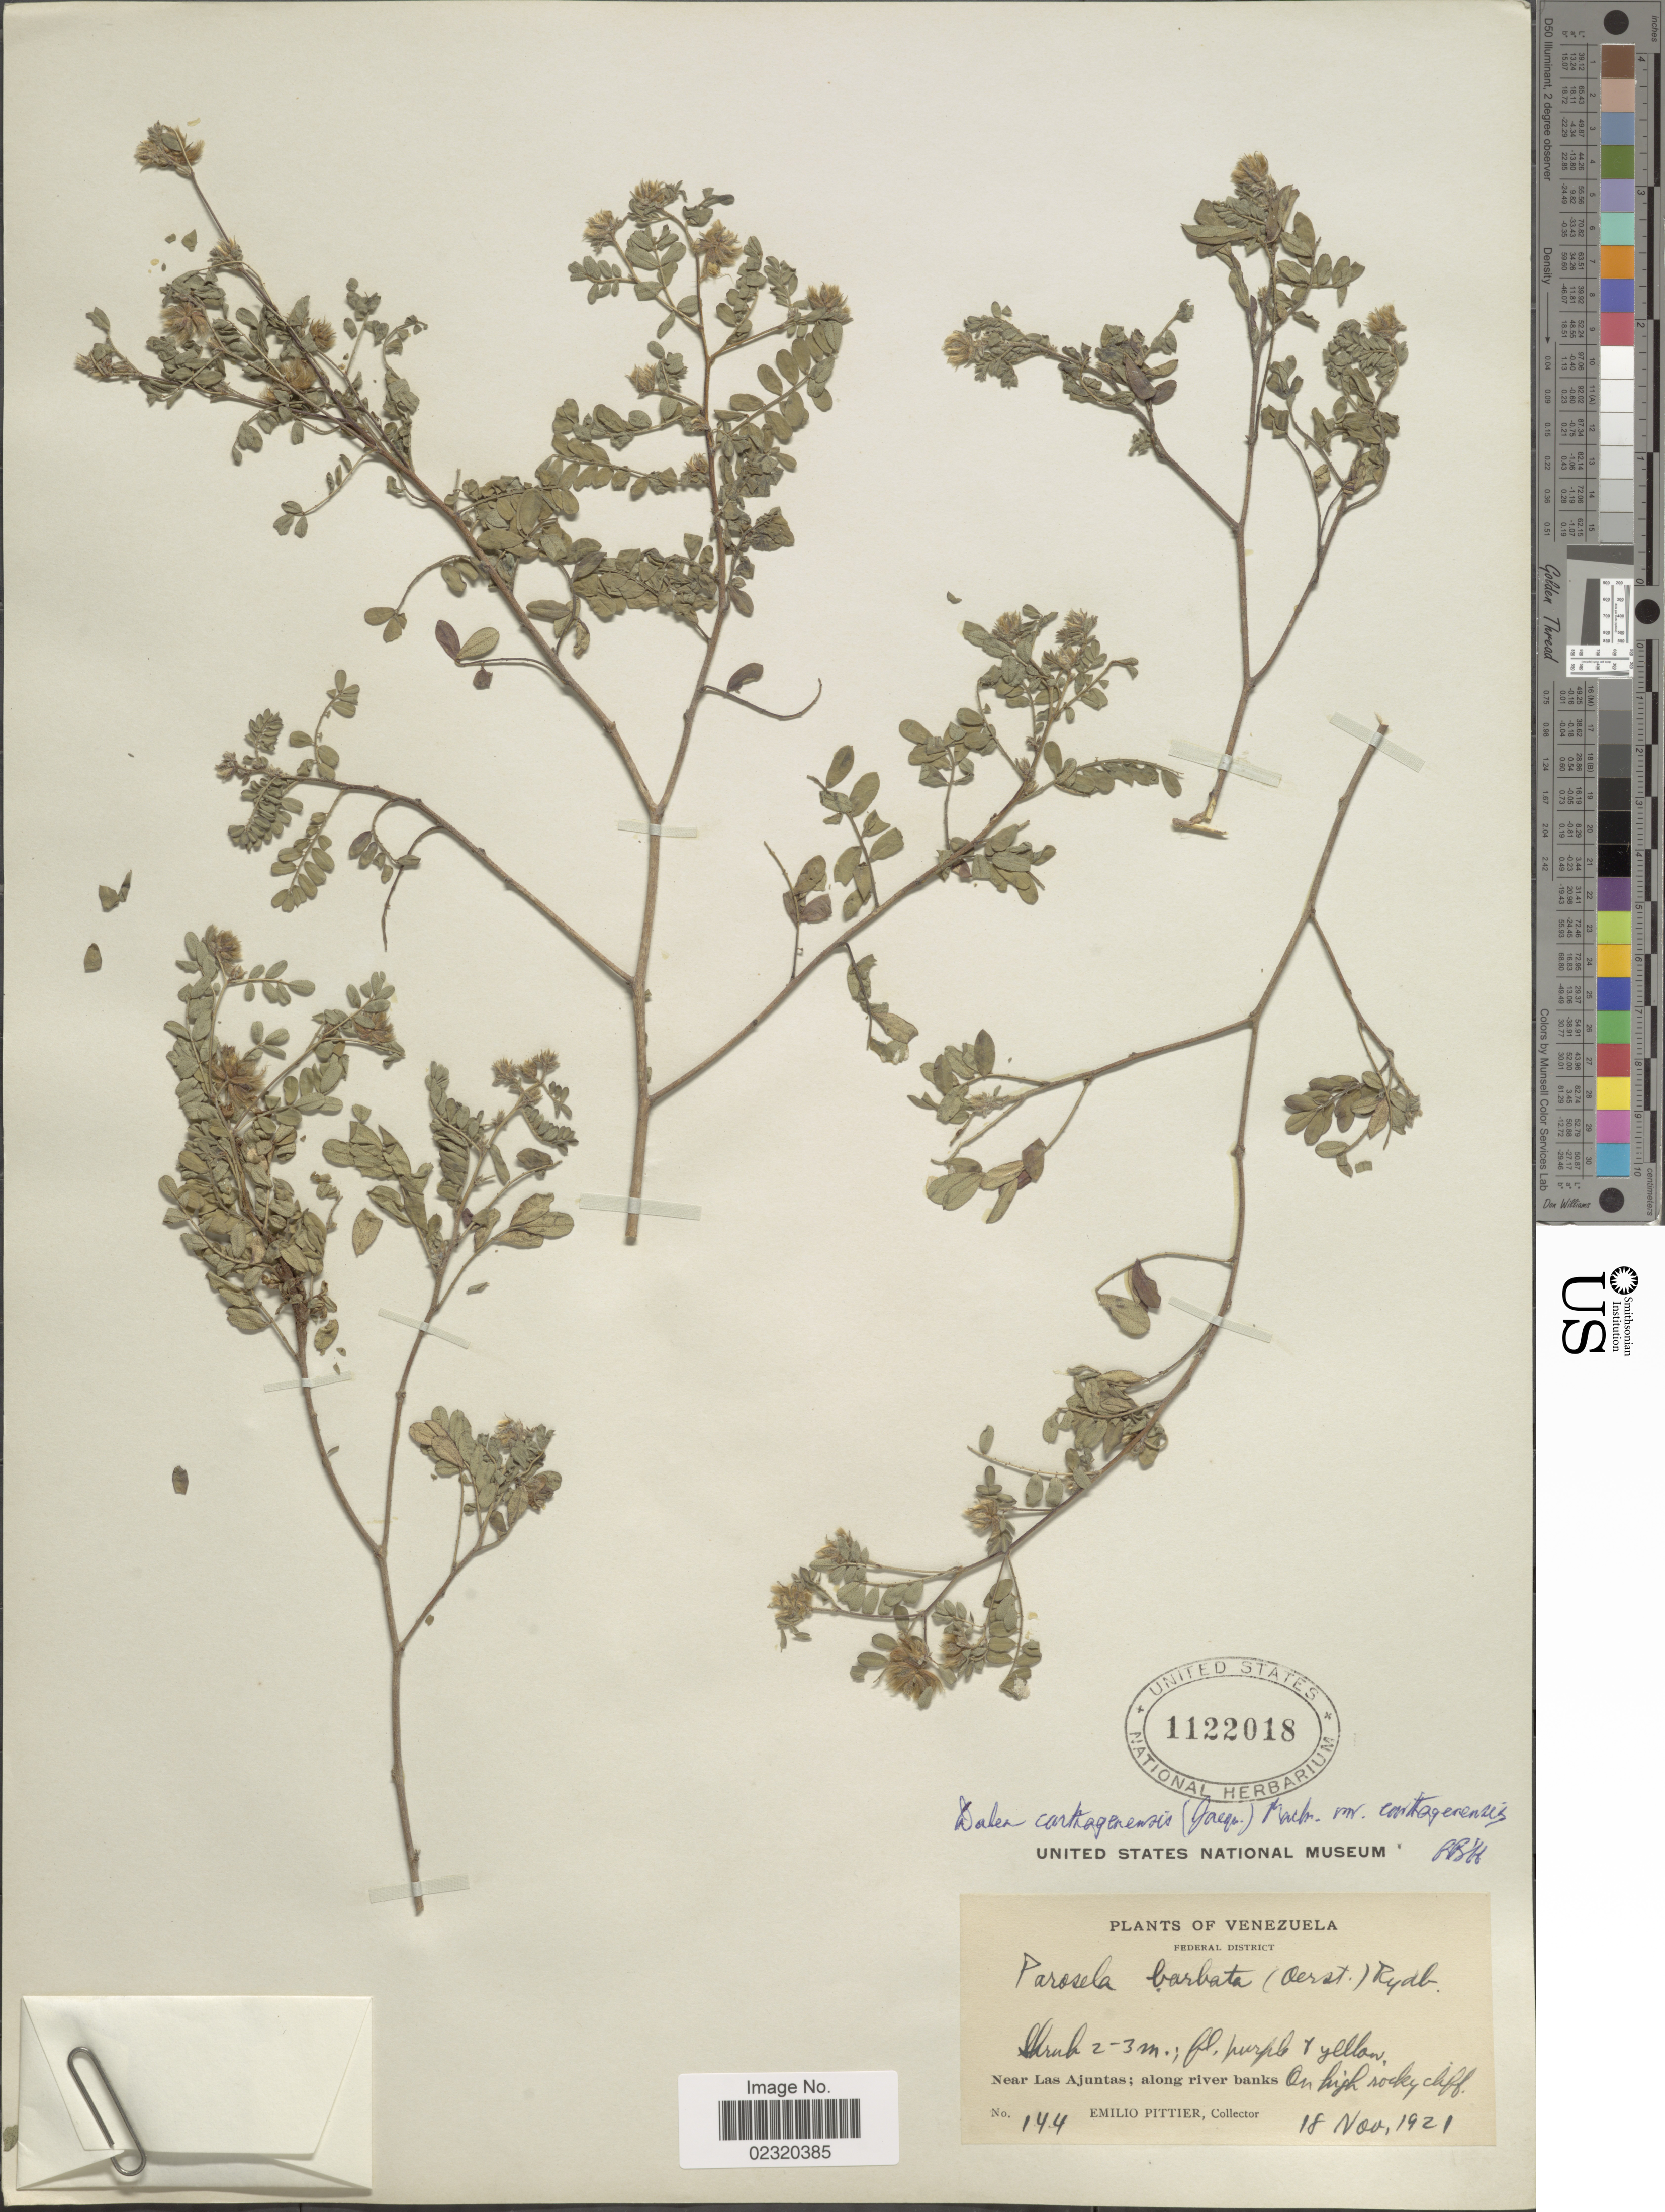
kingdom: Plantae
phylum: Tracheophyta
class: Magnoliopsida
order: Fabales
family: Fabaceae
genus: Dalea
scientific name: Dalea carthagenensis var. carthagenensis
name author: (Jacq.) J.F. Macbr.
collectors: E. Pittier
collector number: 144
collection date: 1921-11-18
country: Venezuela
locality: Federal District, Near Las Ajuntas; along river banks, On high rocky cliff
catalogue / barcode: US 1122018